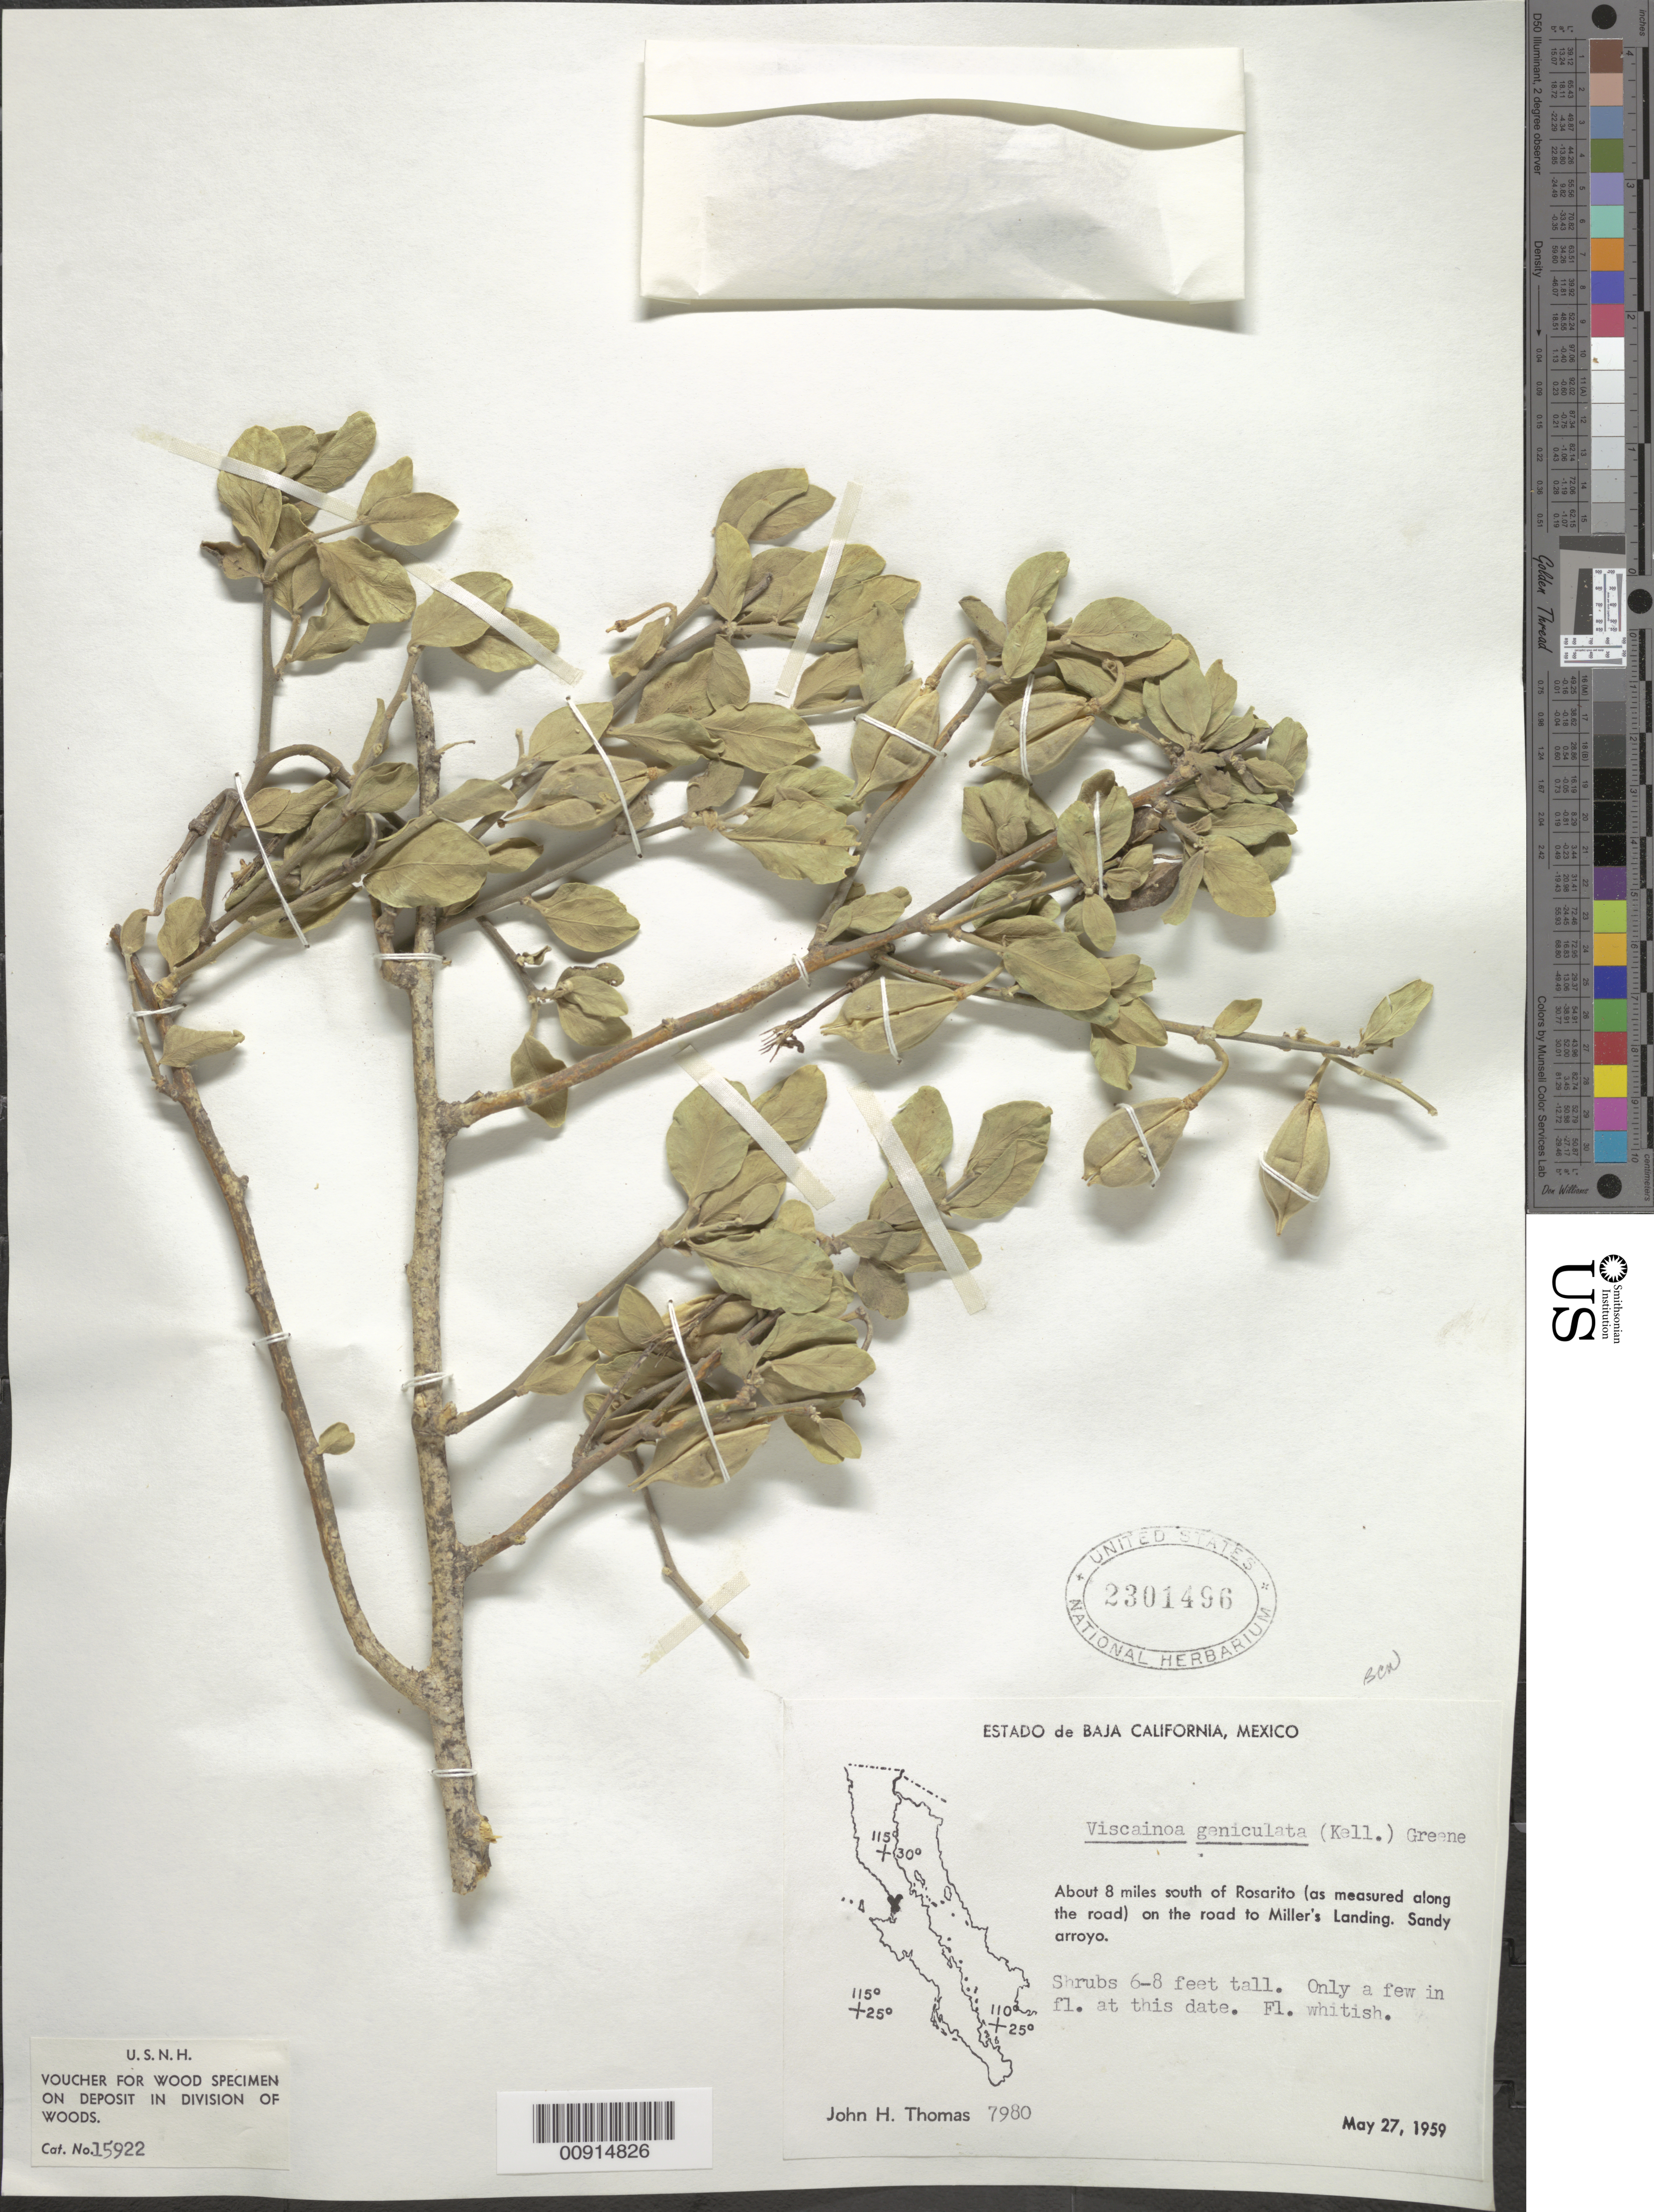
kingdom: Plantae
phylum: Tracheophyta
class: Magnoliopsida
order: Zygophyllales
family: Zygophyllaceae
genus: Viscainoa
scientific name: Viscainoa geniculata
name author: (Kellogg) Greene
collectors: J. H. Thomas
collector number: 7980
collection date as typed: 27 May 1959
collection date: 1959-05-27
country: Mexico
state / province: Baja California Norte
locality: About 8 miles south of Rosarito (as measured along the road) on road to Miller's Landing. Baja California.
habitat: Sandy arroyo.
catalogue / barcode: US 2301496